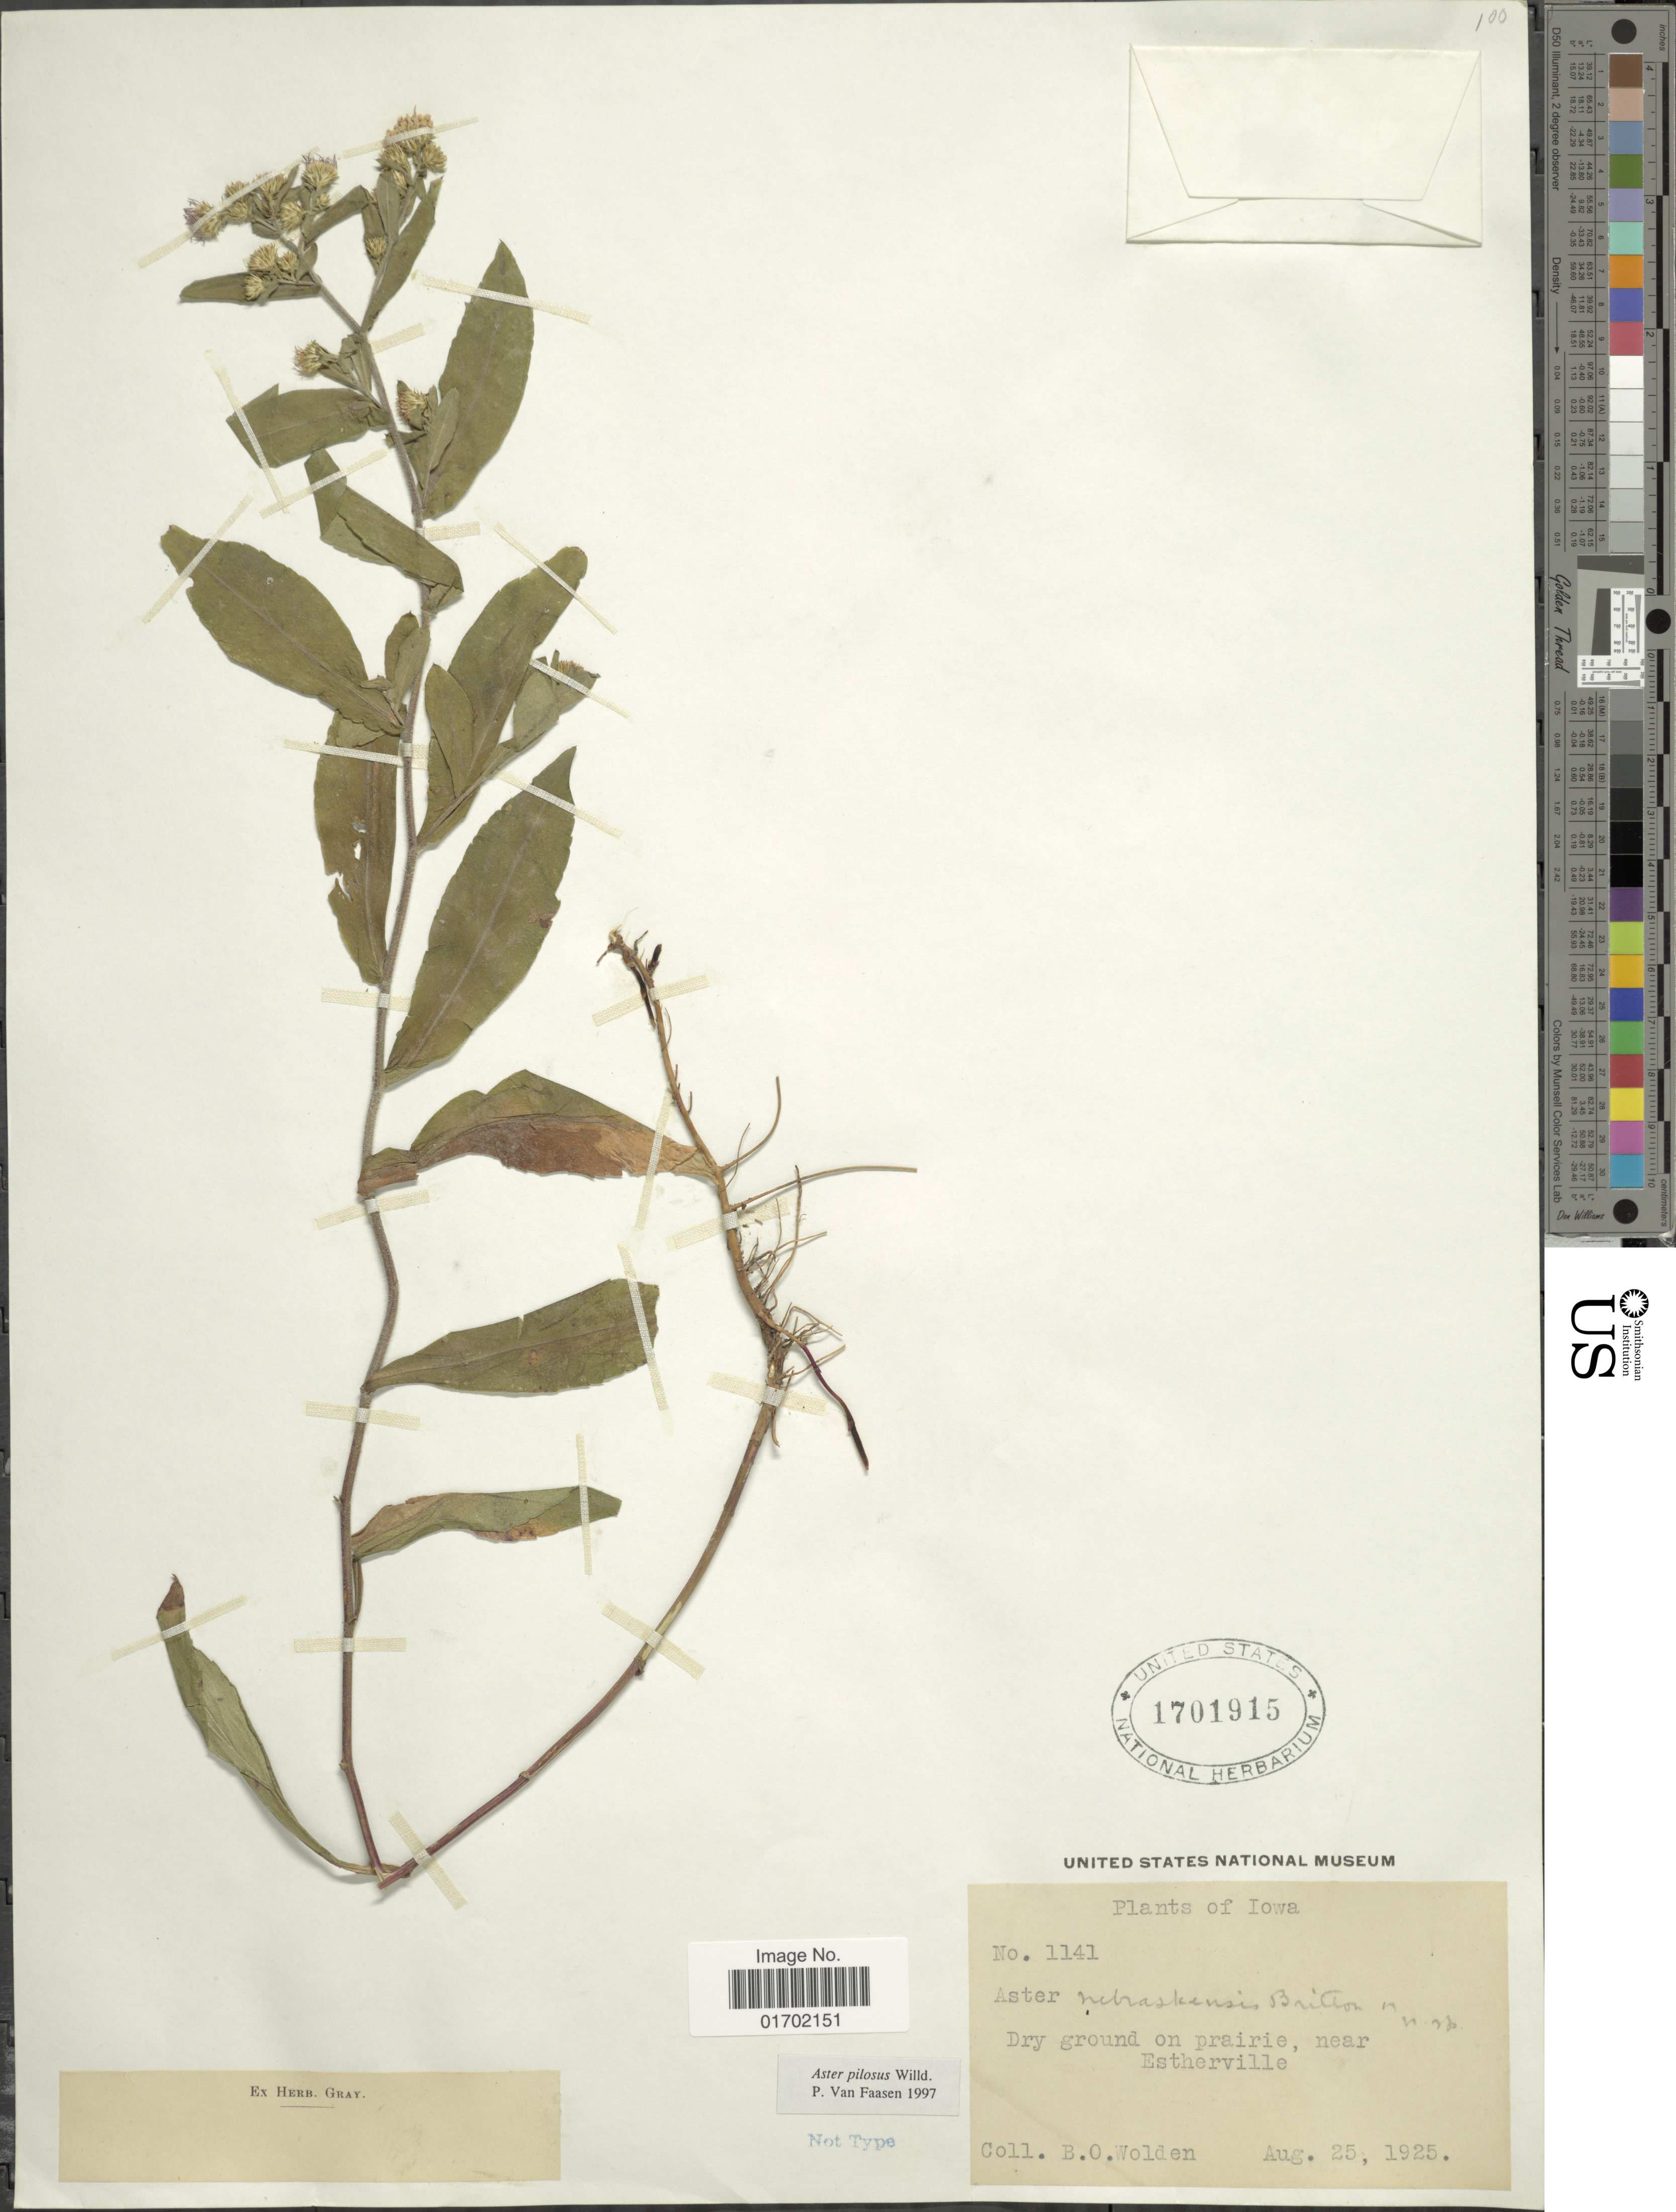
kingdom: Plantae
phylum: Tracheophyta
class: Magnoliopsida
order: Asterales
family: Asteraceae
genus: Symphyotrichum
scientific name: Symphyotrichum pilosum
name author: (Willd.) G.L. Nesom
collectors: B. Wolden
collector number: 1141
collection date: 1925-08-25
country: United States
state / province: Iowa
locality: Near Estherville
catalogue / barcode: US 1701915